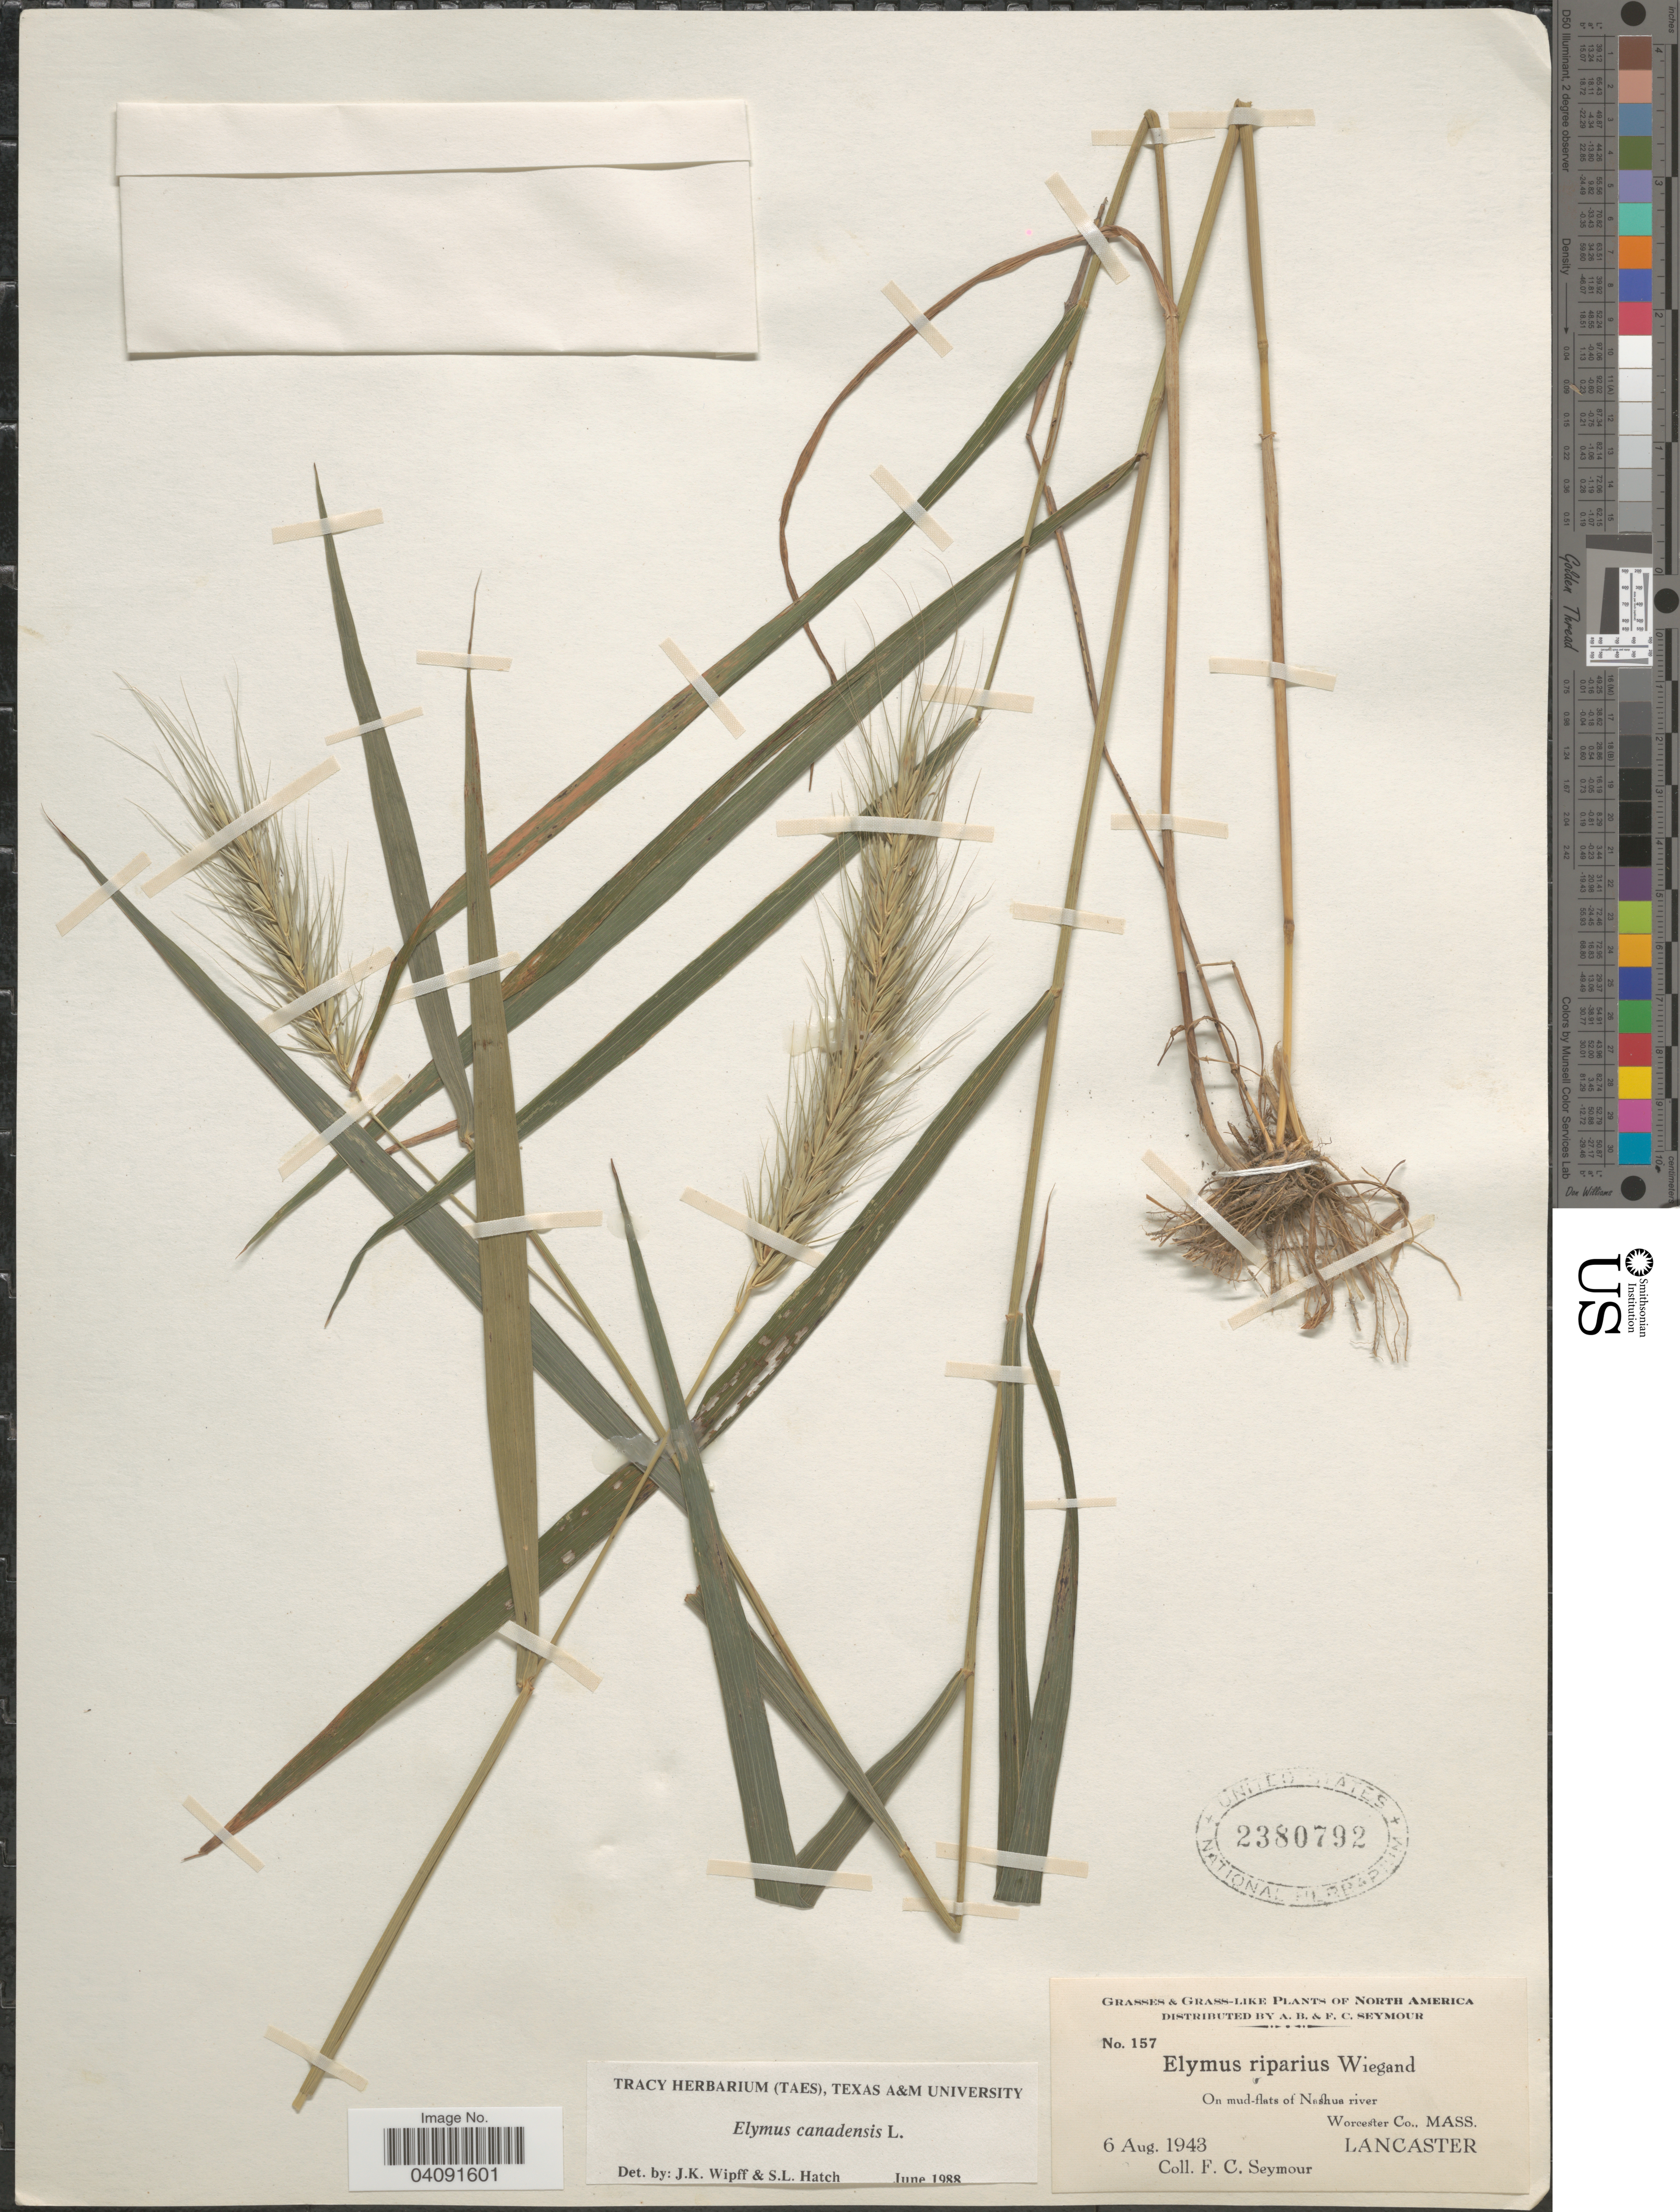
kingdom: Plantae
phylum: Tracheophyta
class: Liliopsida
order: Poales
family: Poaceae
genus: Elymus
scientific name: Elymus canadensis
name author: L.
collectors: F. C. Seymour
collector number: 157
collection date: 1943-08-06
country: United States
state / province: Massachusetts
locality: On mud-flats of Nashua river. Worcester Co.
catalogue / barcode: US 2380792